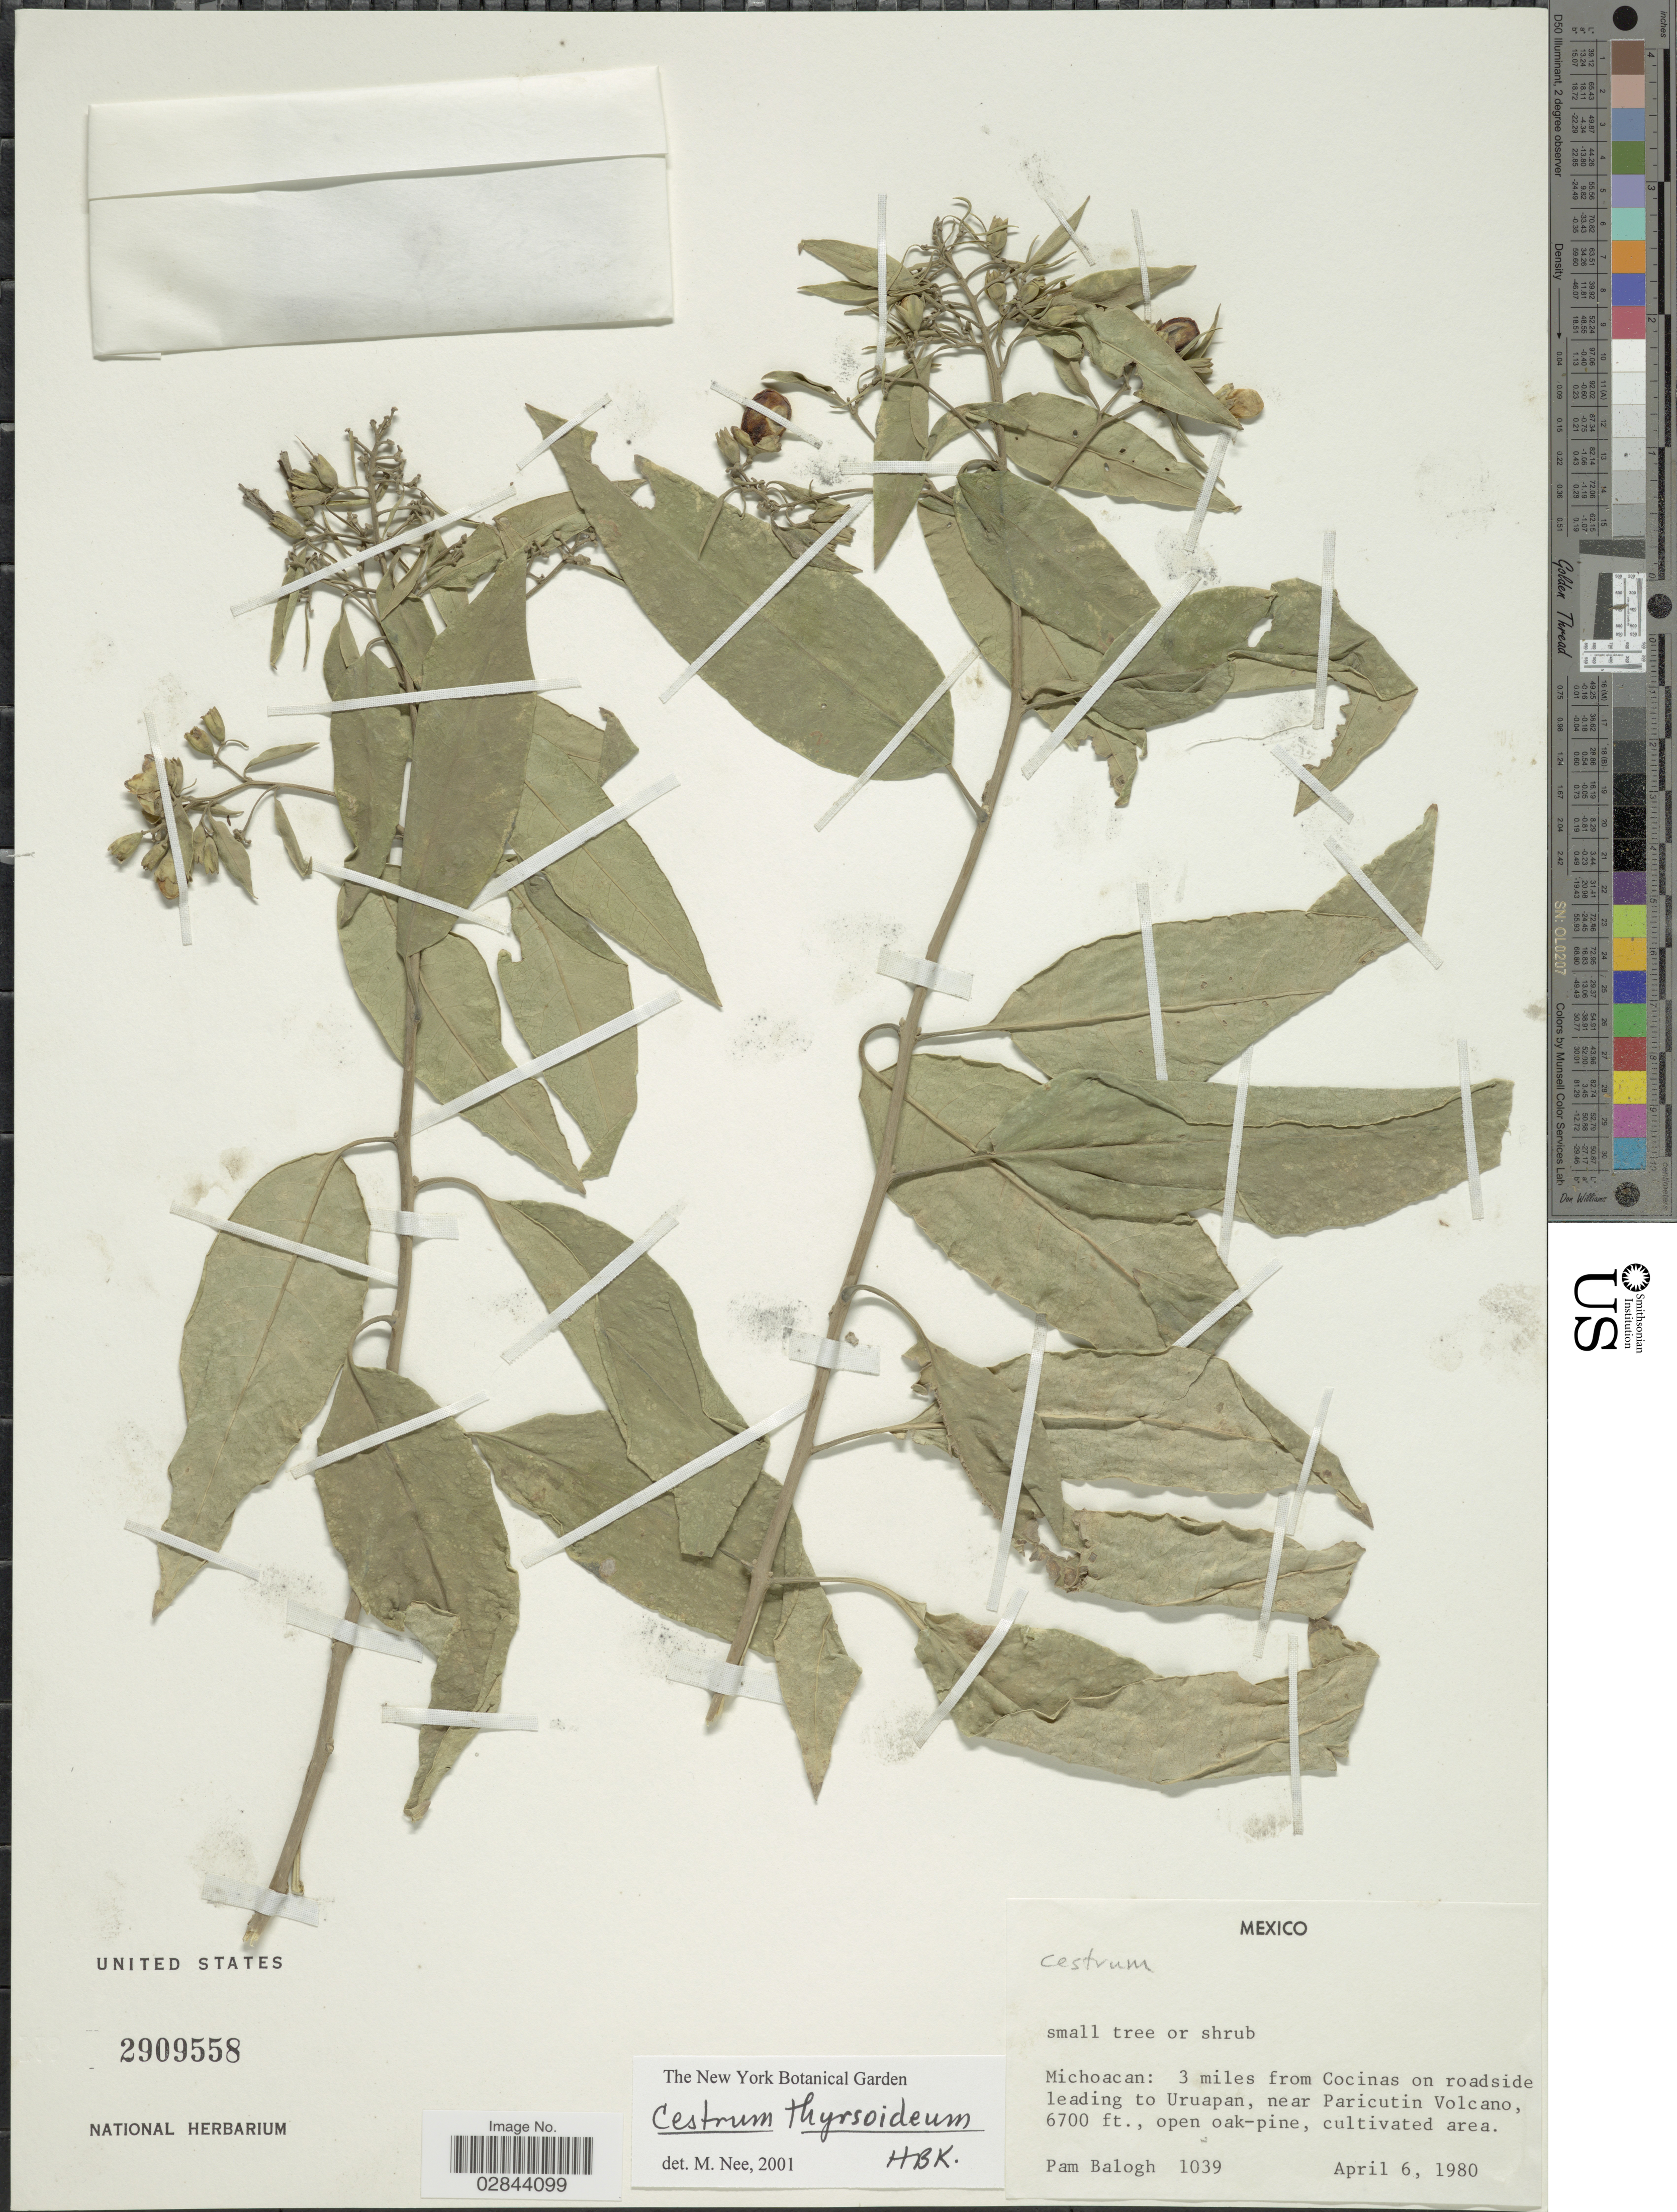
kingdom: Plantae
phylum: Tracheophyta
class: Magnoliopsida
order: Solanales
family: Solanaceae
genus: Cestrum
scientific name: Cestrum thyrsoideum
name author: Kunth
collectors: P. Balogh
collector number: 1039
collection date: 1980-04-06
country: Mexico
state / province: Michoacán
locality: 3 miles from Cocinas on roadside leading to Uruapan, near Paricutin Volcano.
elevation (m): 2042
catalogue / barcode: US 2909558